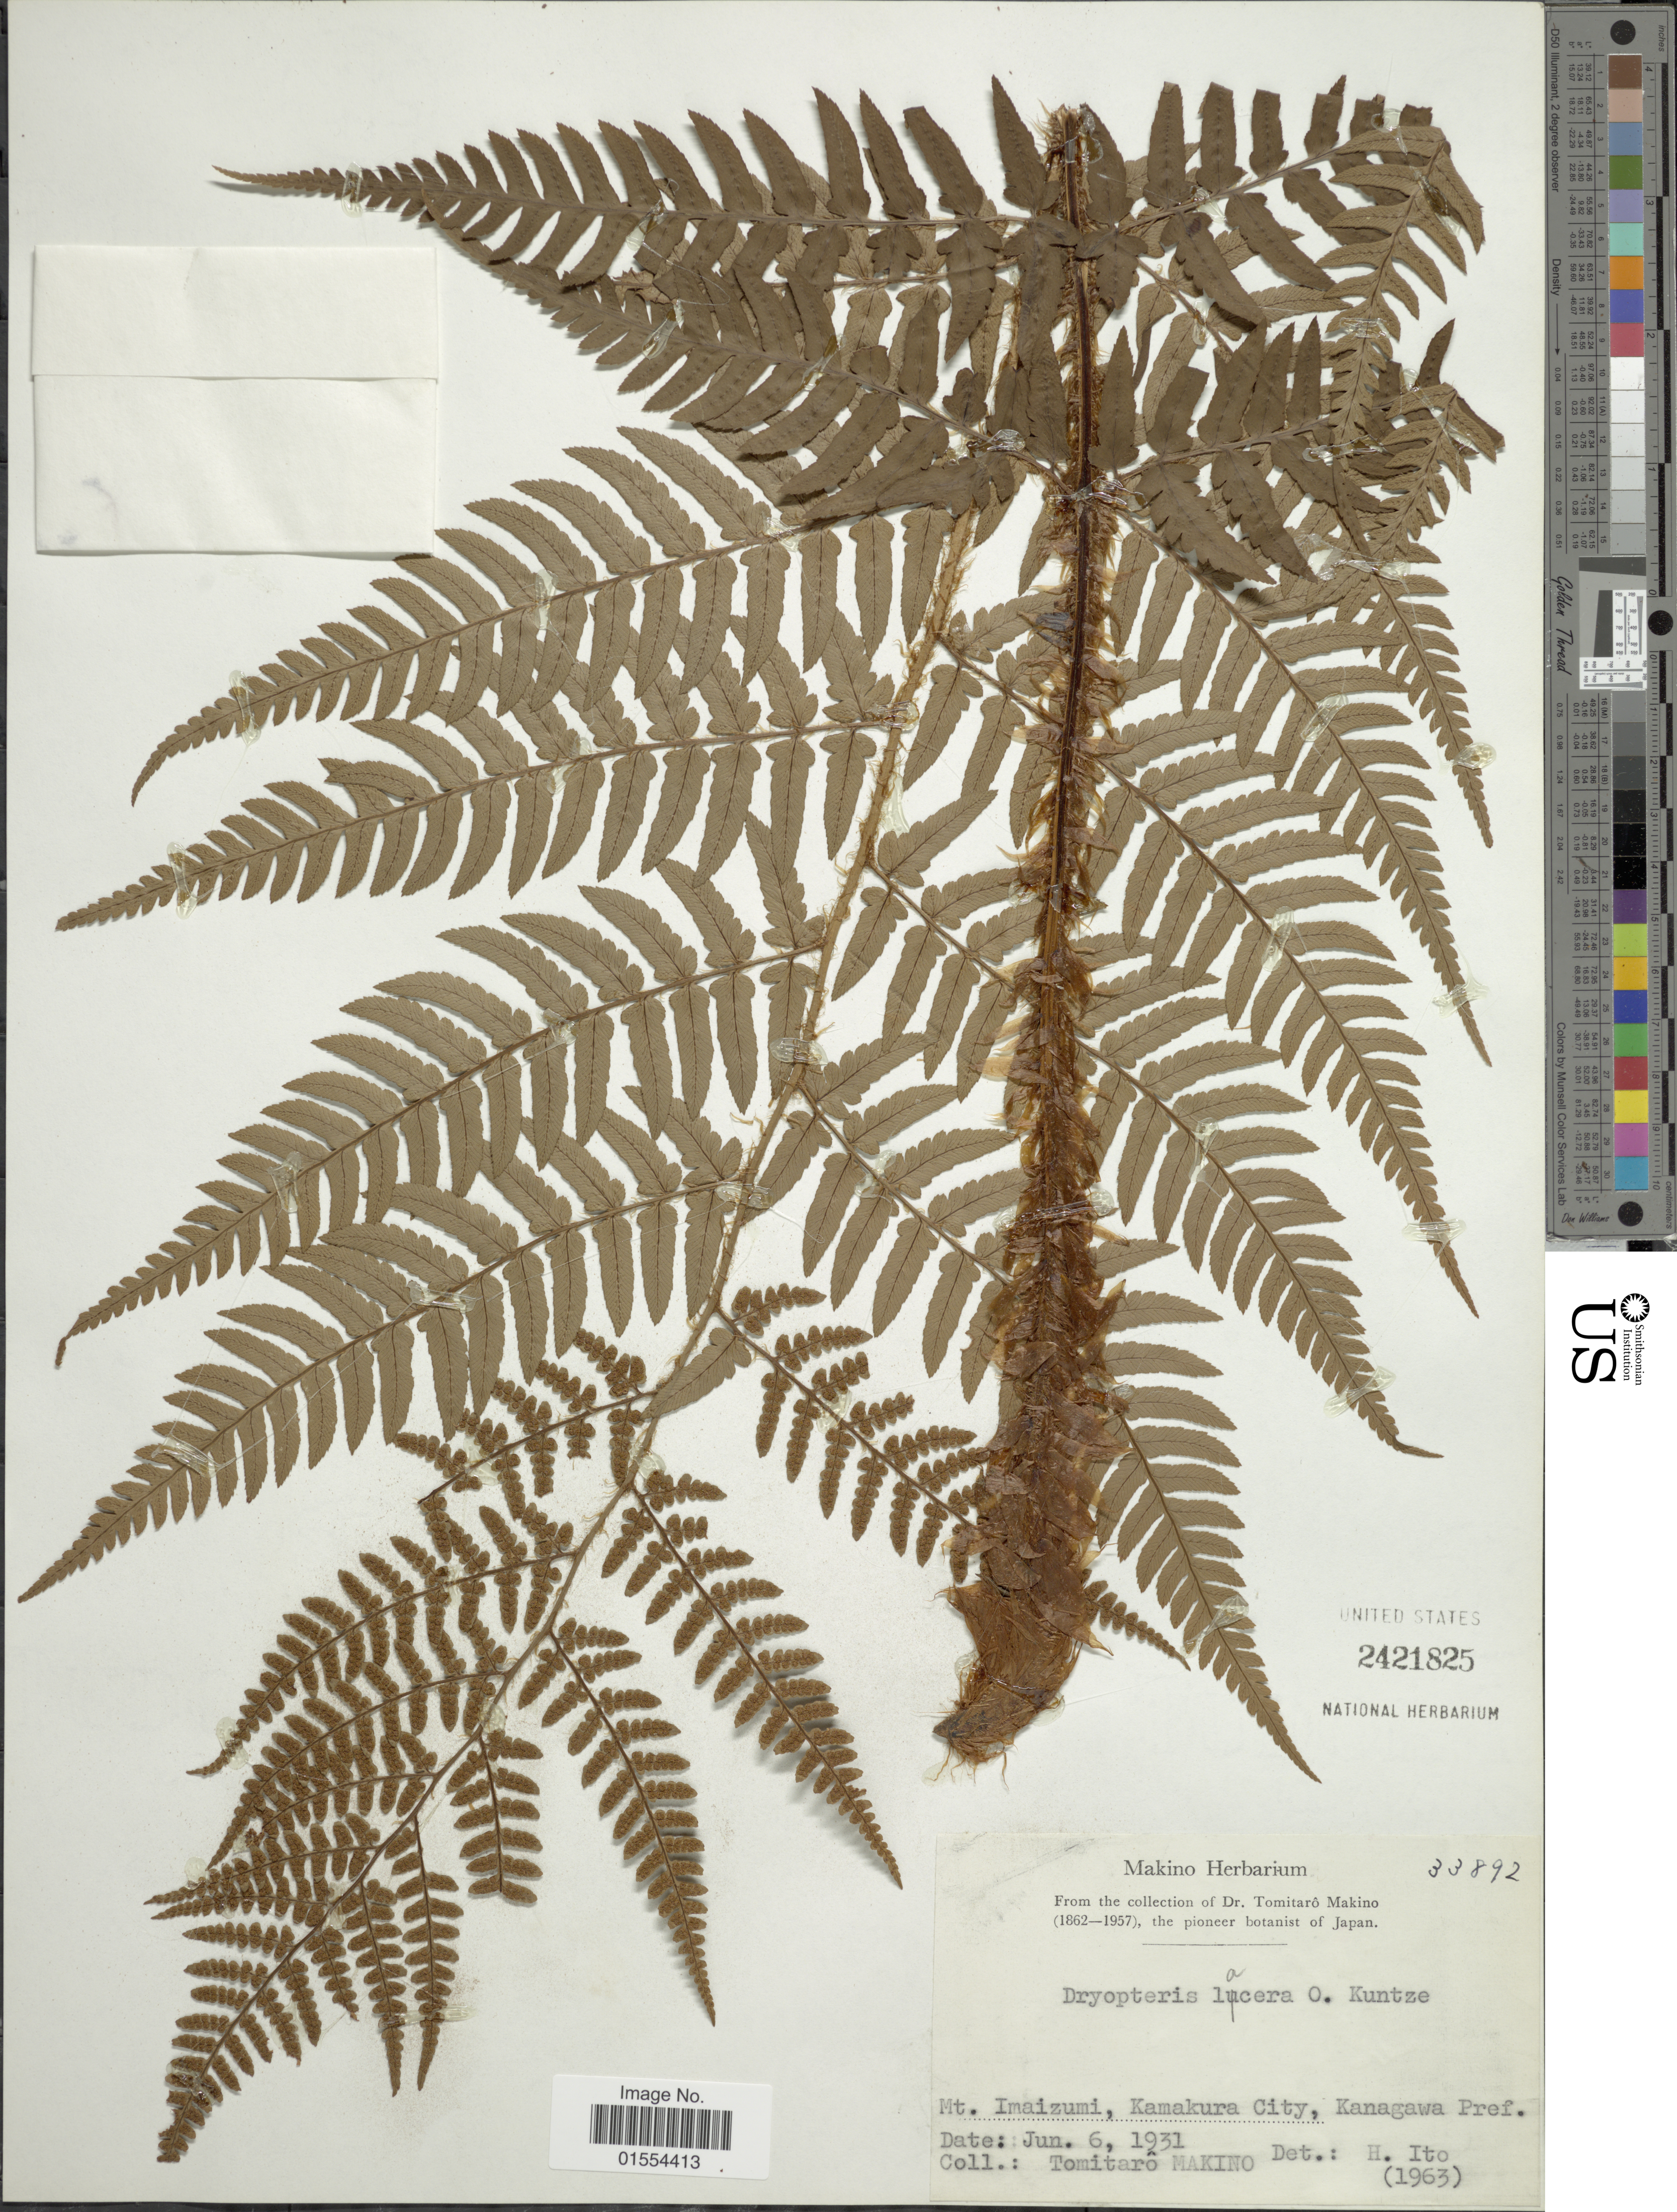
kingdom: Plantae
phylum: Tracheophyta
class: Polypodiopsida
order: Polypodiales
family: Dryopteridaceae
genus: Dryopteris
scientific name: Dryopteris lacera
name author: (Thunb.) Kuntze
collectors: T. Makino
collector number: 33892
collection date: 1931-06-06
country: Japan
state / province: Kanagawa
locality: Mt. Imaizumi, Kamakura City, Kanagawa Pref.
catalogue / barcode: US 2421825